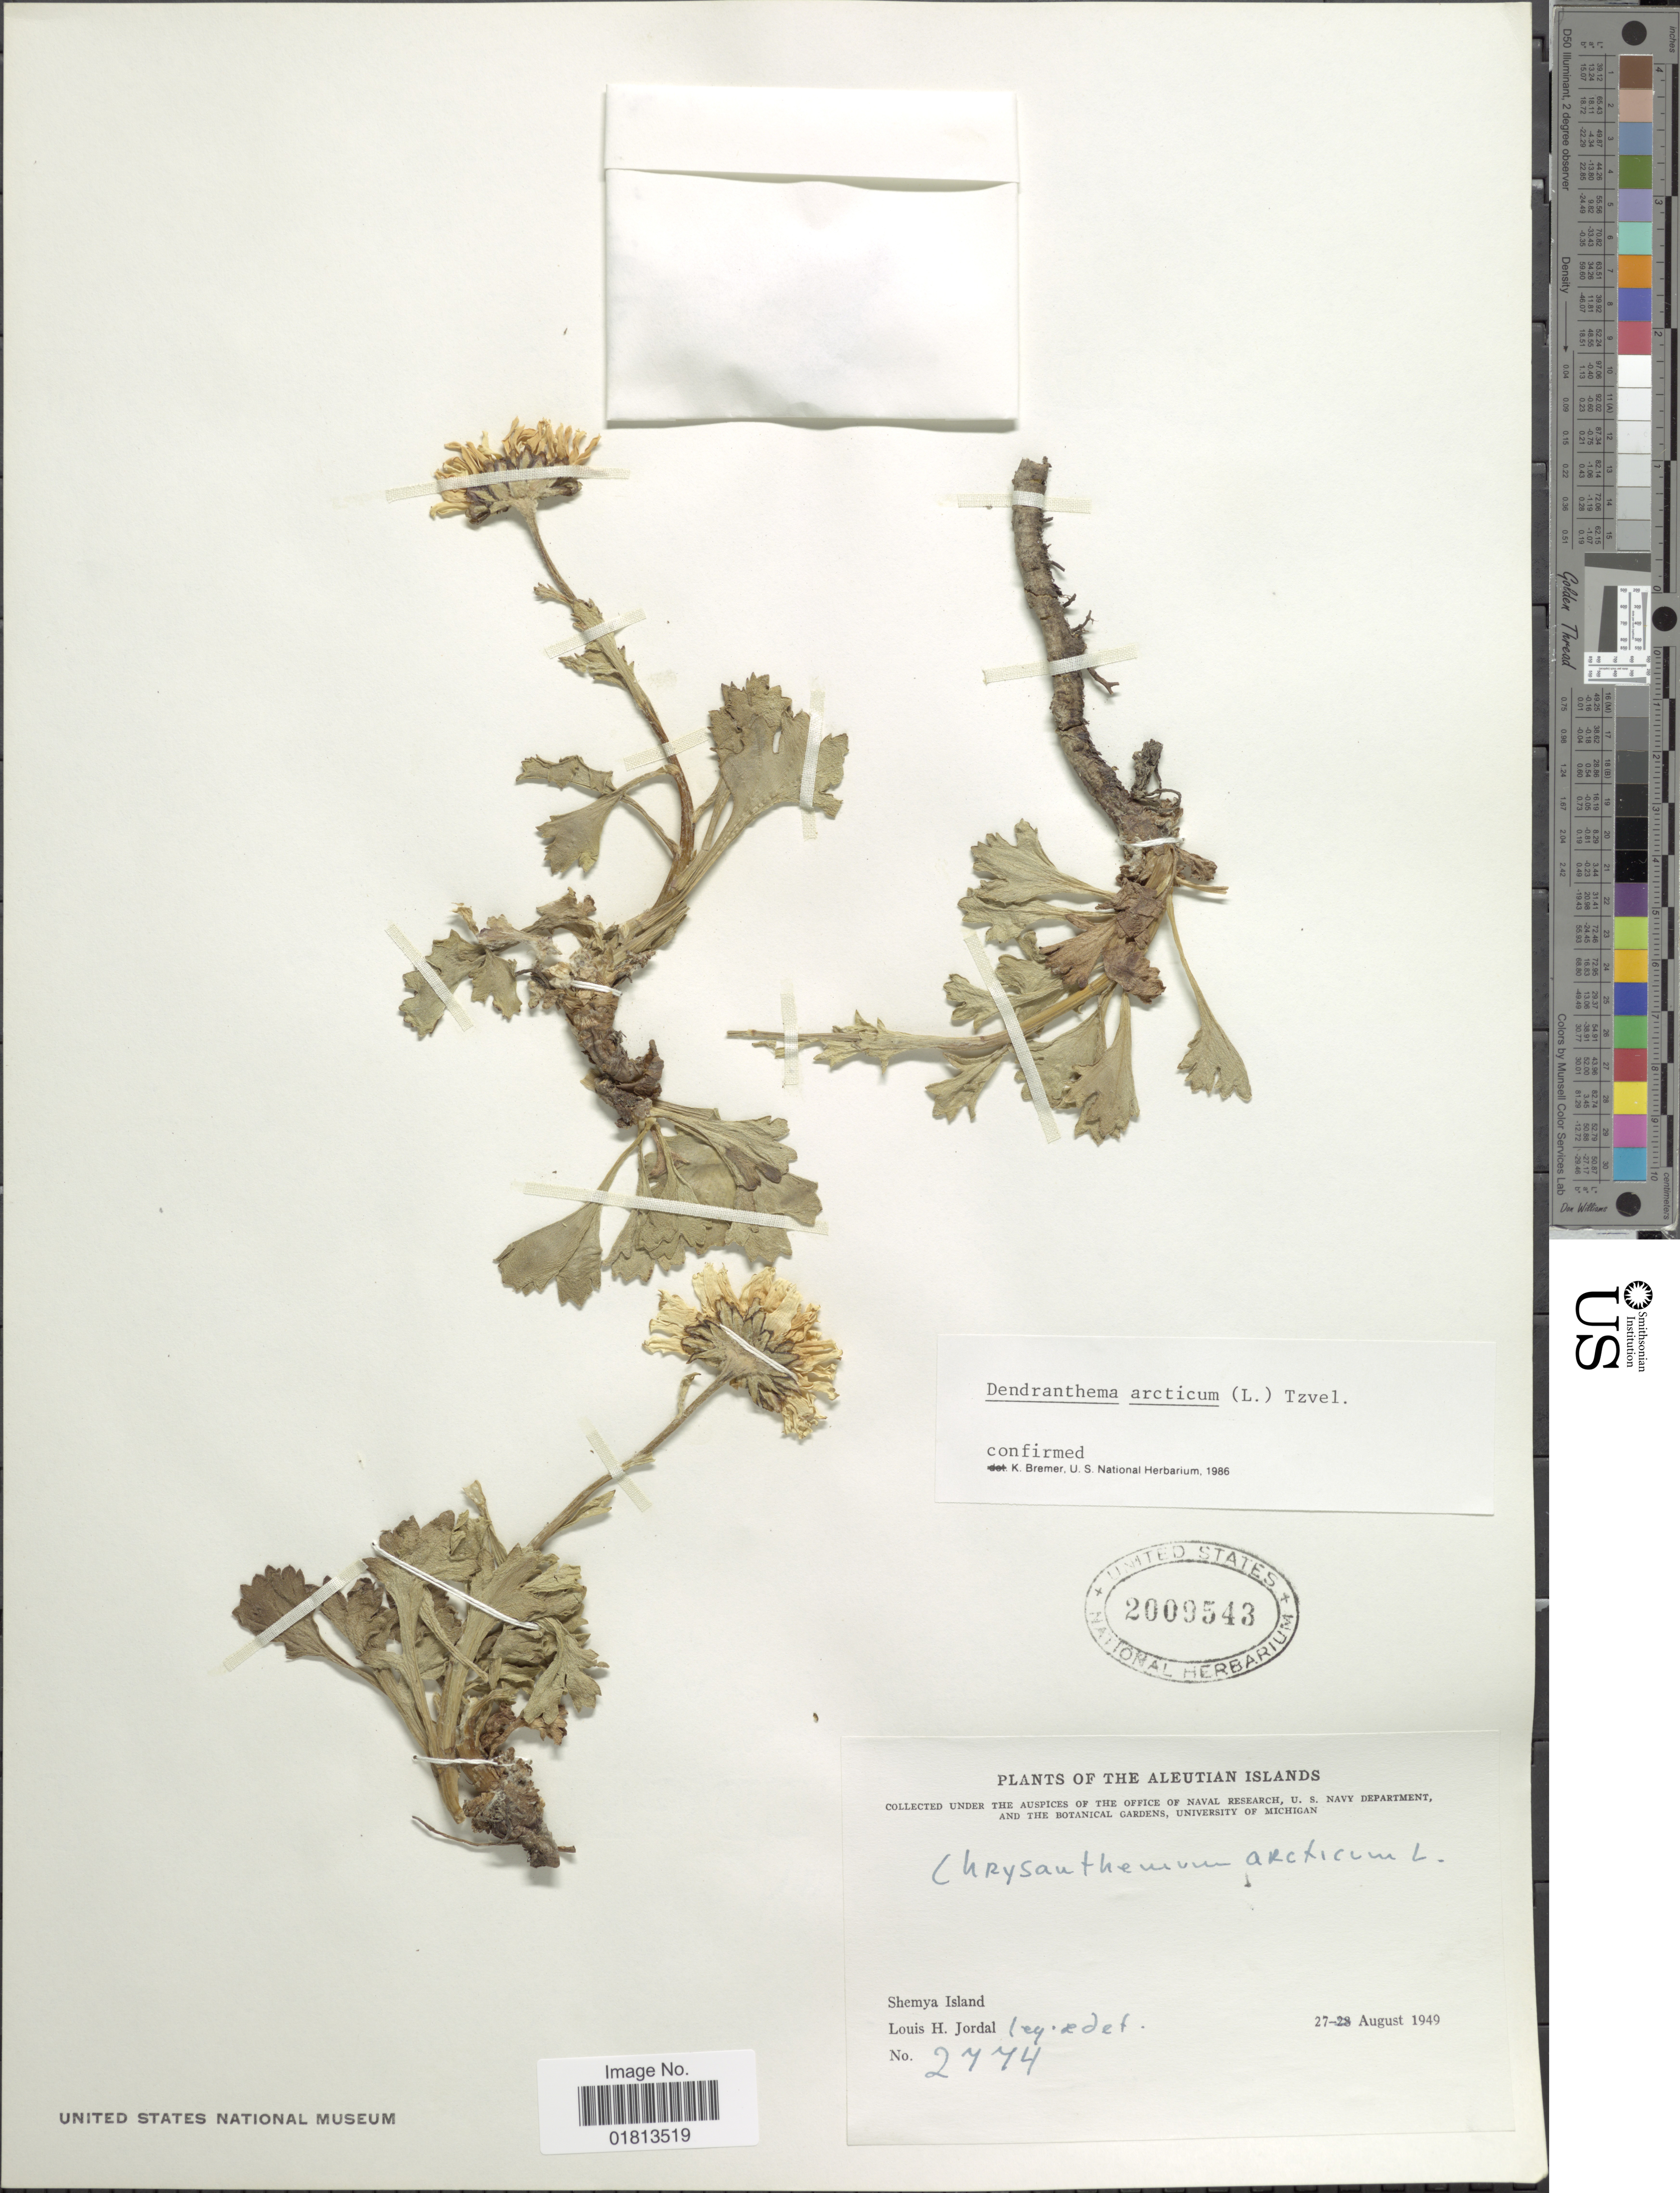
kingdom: Plantae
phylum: Tracheophyta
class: Magnoliopsida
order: Asterales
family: Asteraceae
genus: Dendranthema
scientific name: Dendranthema arcticum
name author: (L.) Tzvelev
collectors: L. Jordal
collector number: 2774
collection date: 1949-08-27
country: United States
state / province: Alaska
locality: The Aleutian Island, Shemya Island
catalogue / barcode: US 2009543